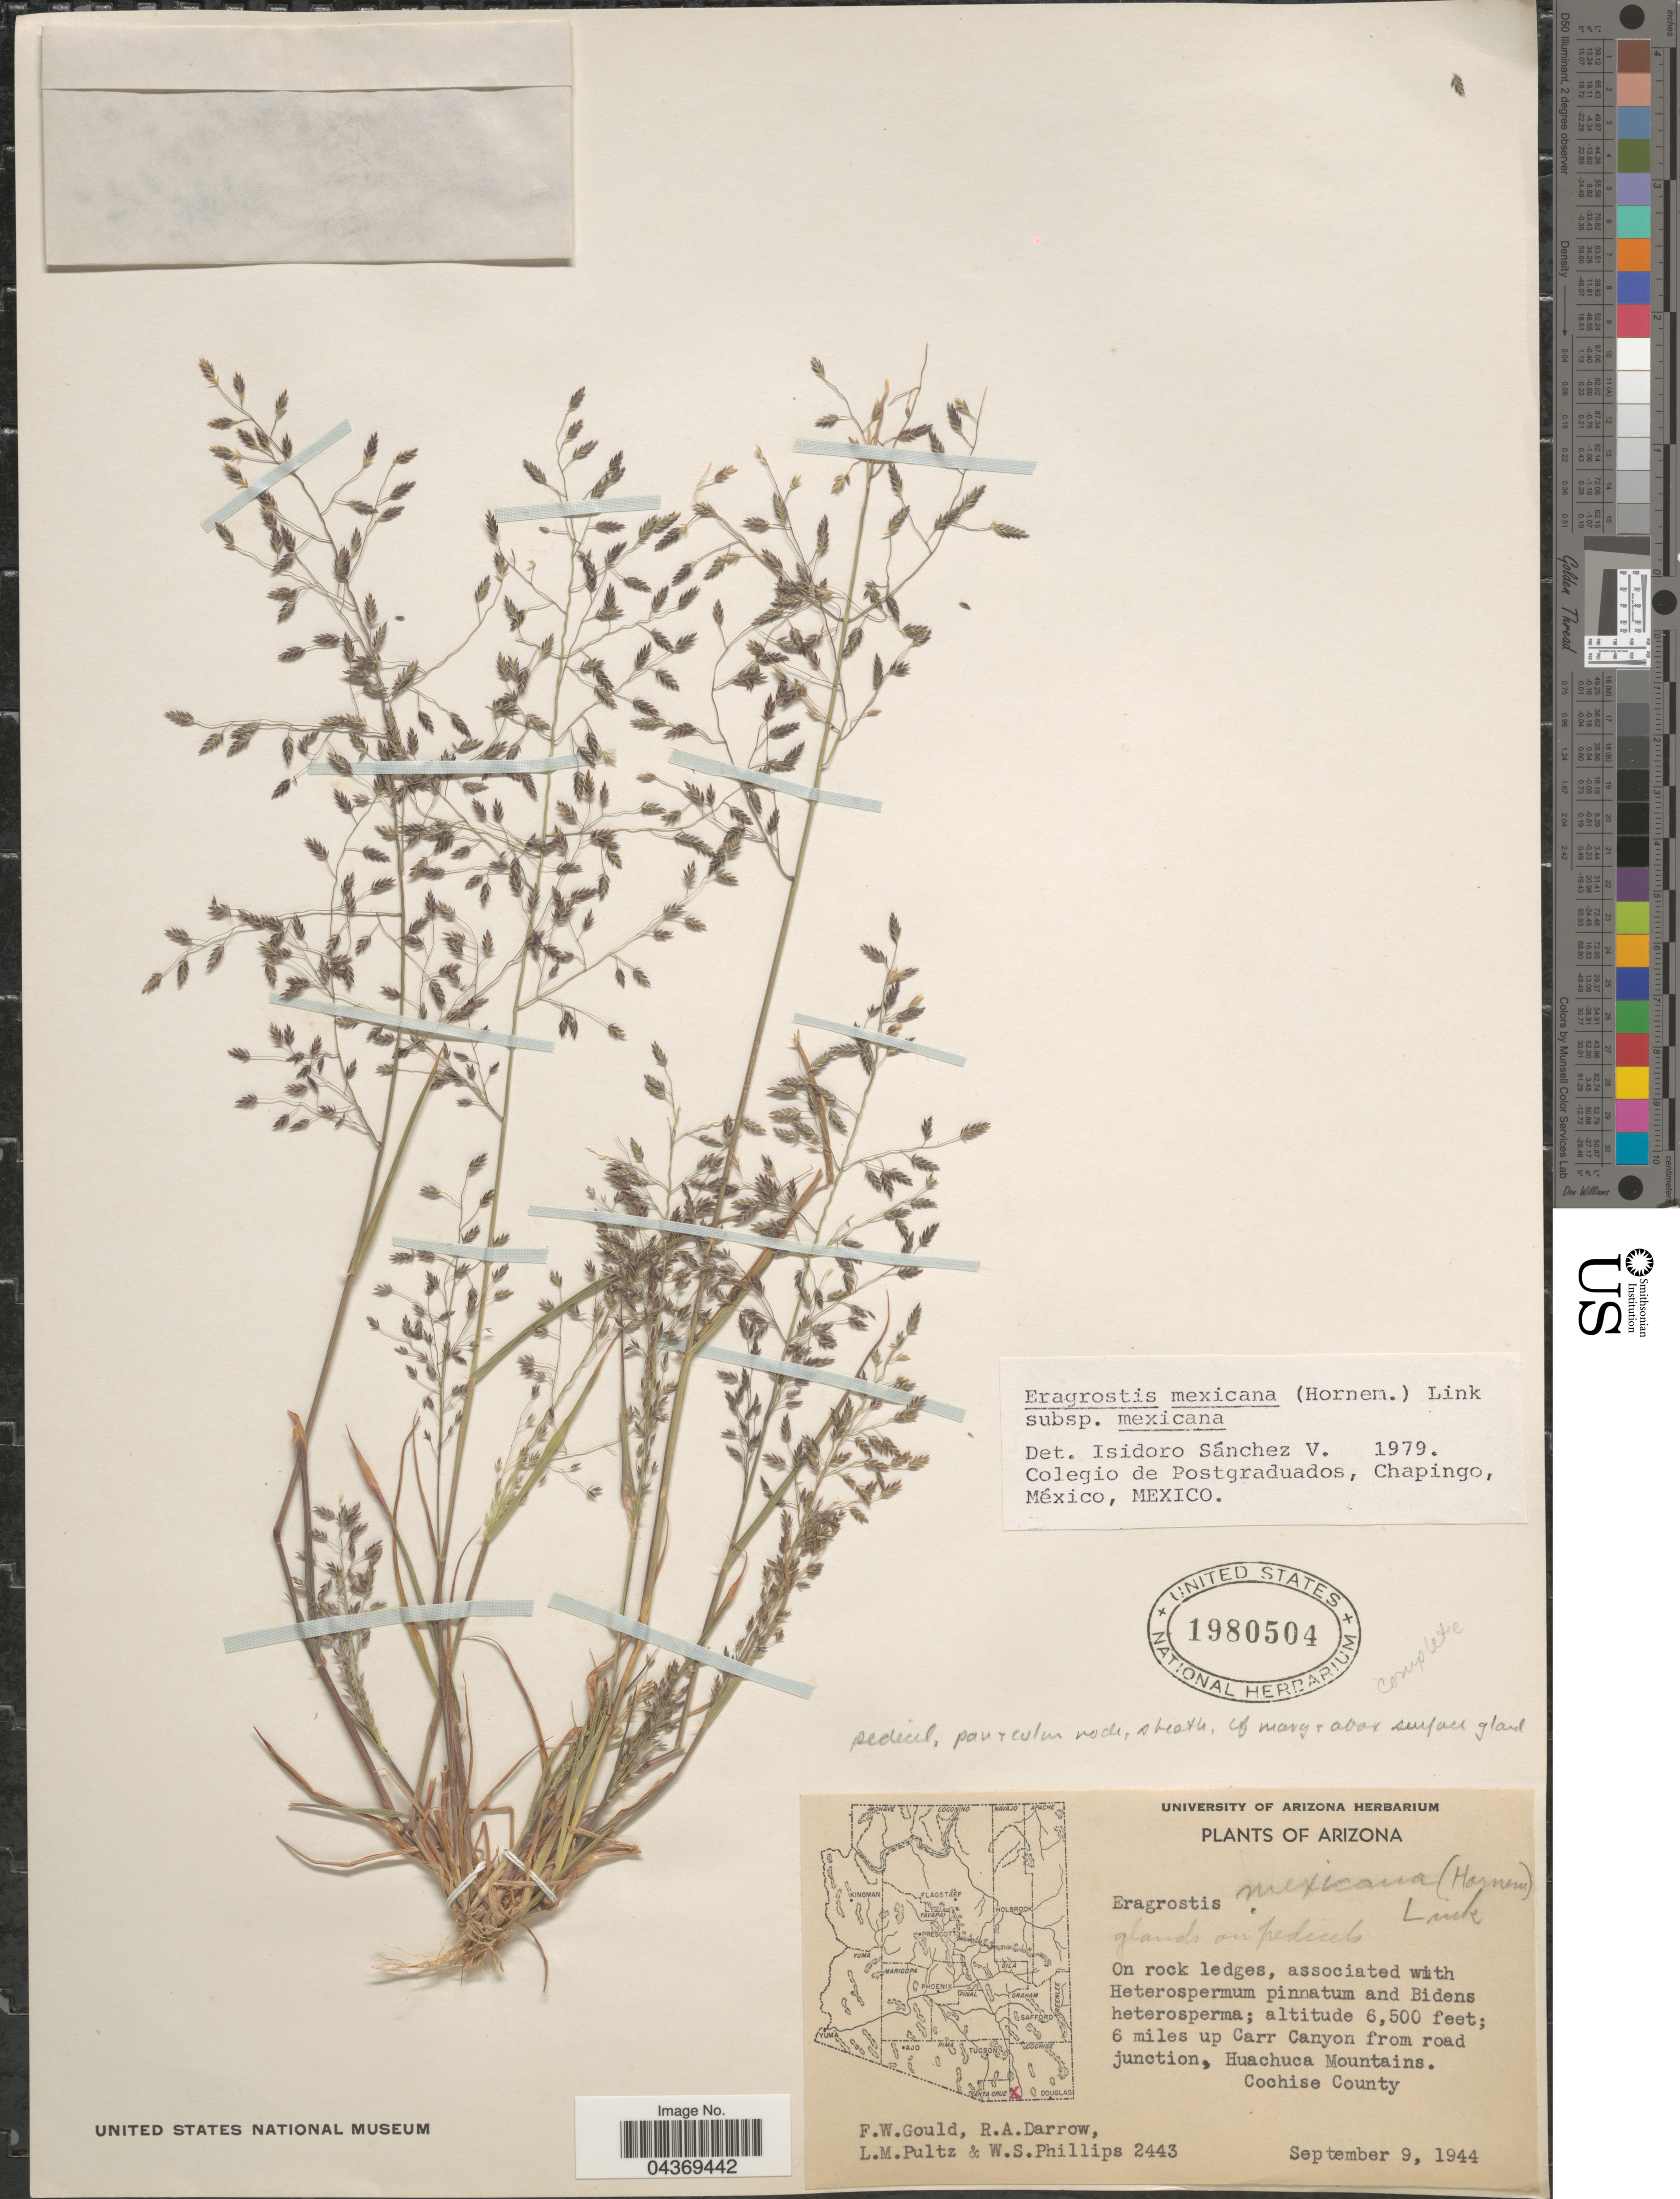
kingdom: Plantae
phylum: Tracheophyta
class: Liliopsida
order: Poales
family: Poaceae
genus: Eragrostis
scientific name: Eragrostis mexicana subsp. mexicana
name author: (Hornem.) Link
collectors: F. W. Gould, R. A. Darrow, L. Pultz & W. S. Phillips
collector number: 2443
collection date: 1944-09-09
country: United States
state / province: Arizona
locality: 6 miles up Carr Canyon from road junction, Huachuca Mountains. Cochise County.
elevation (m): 1981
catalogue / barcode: US 1980504